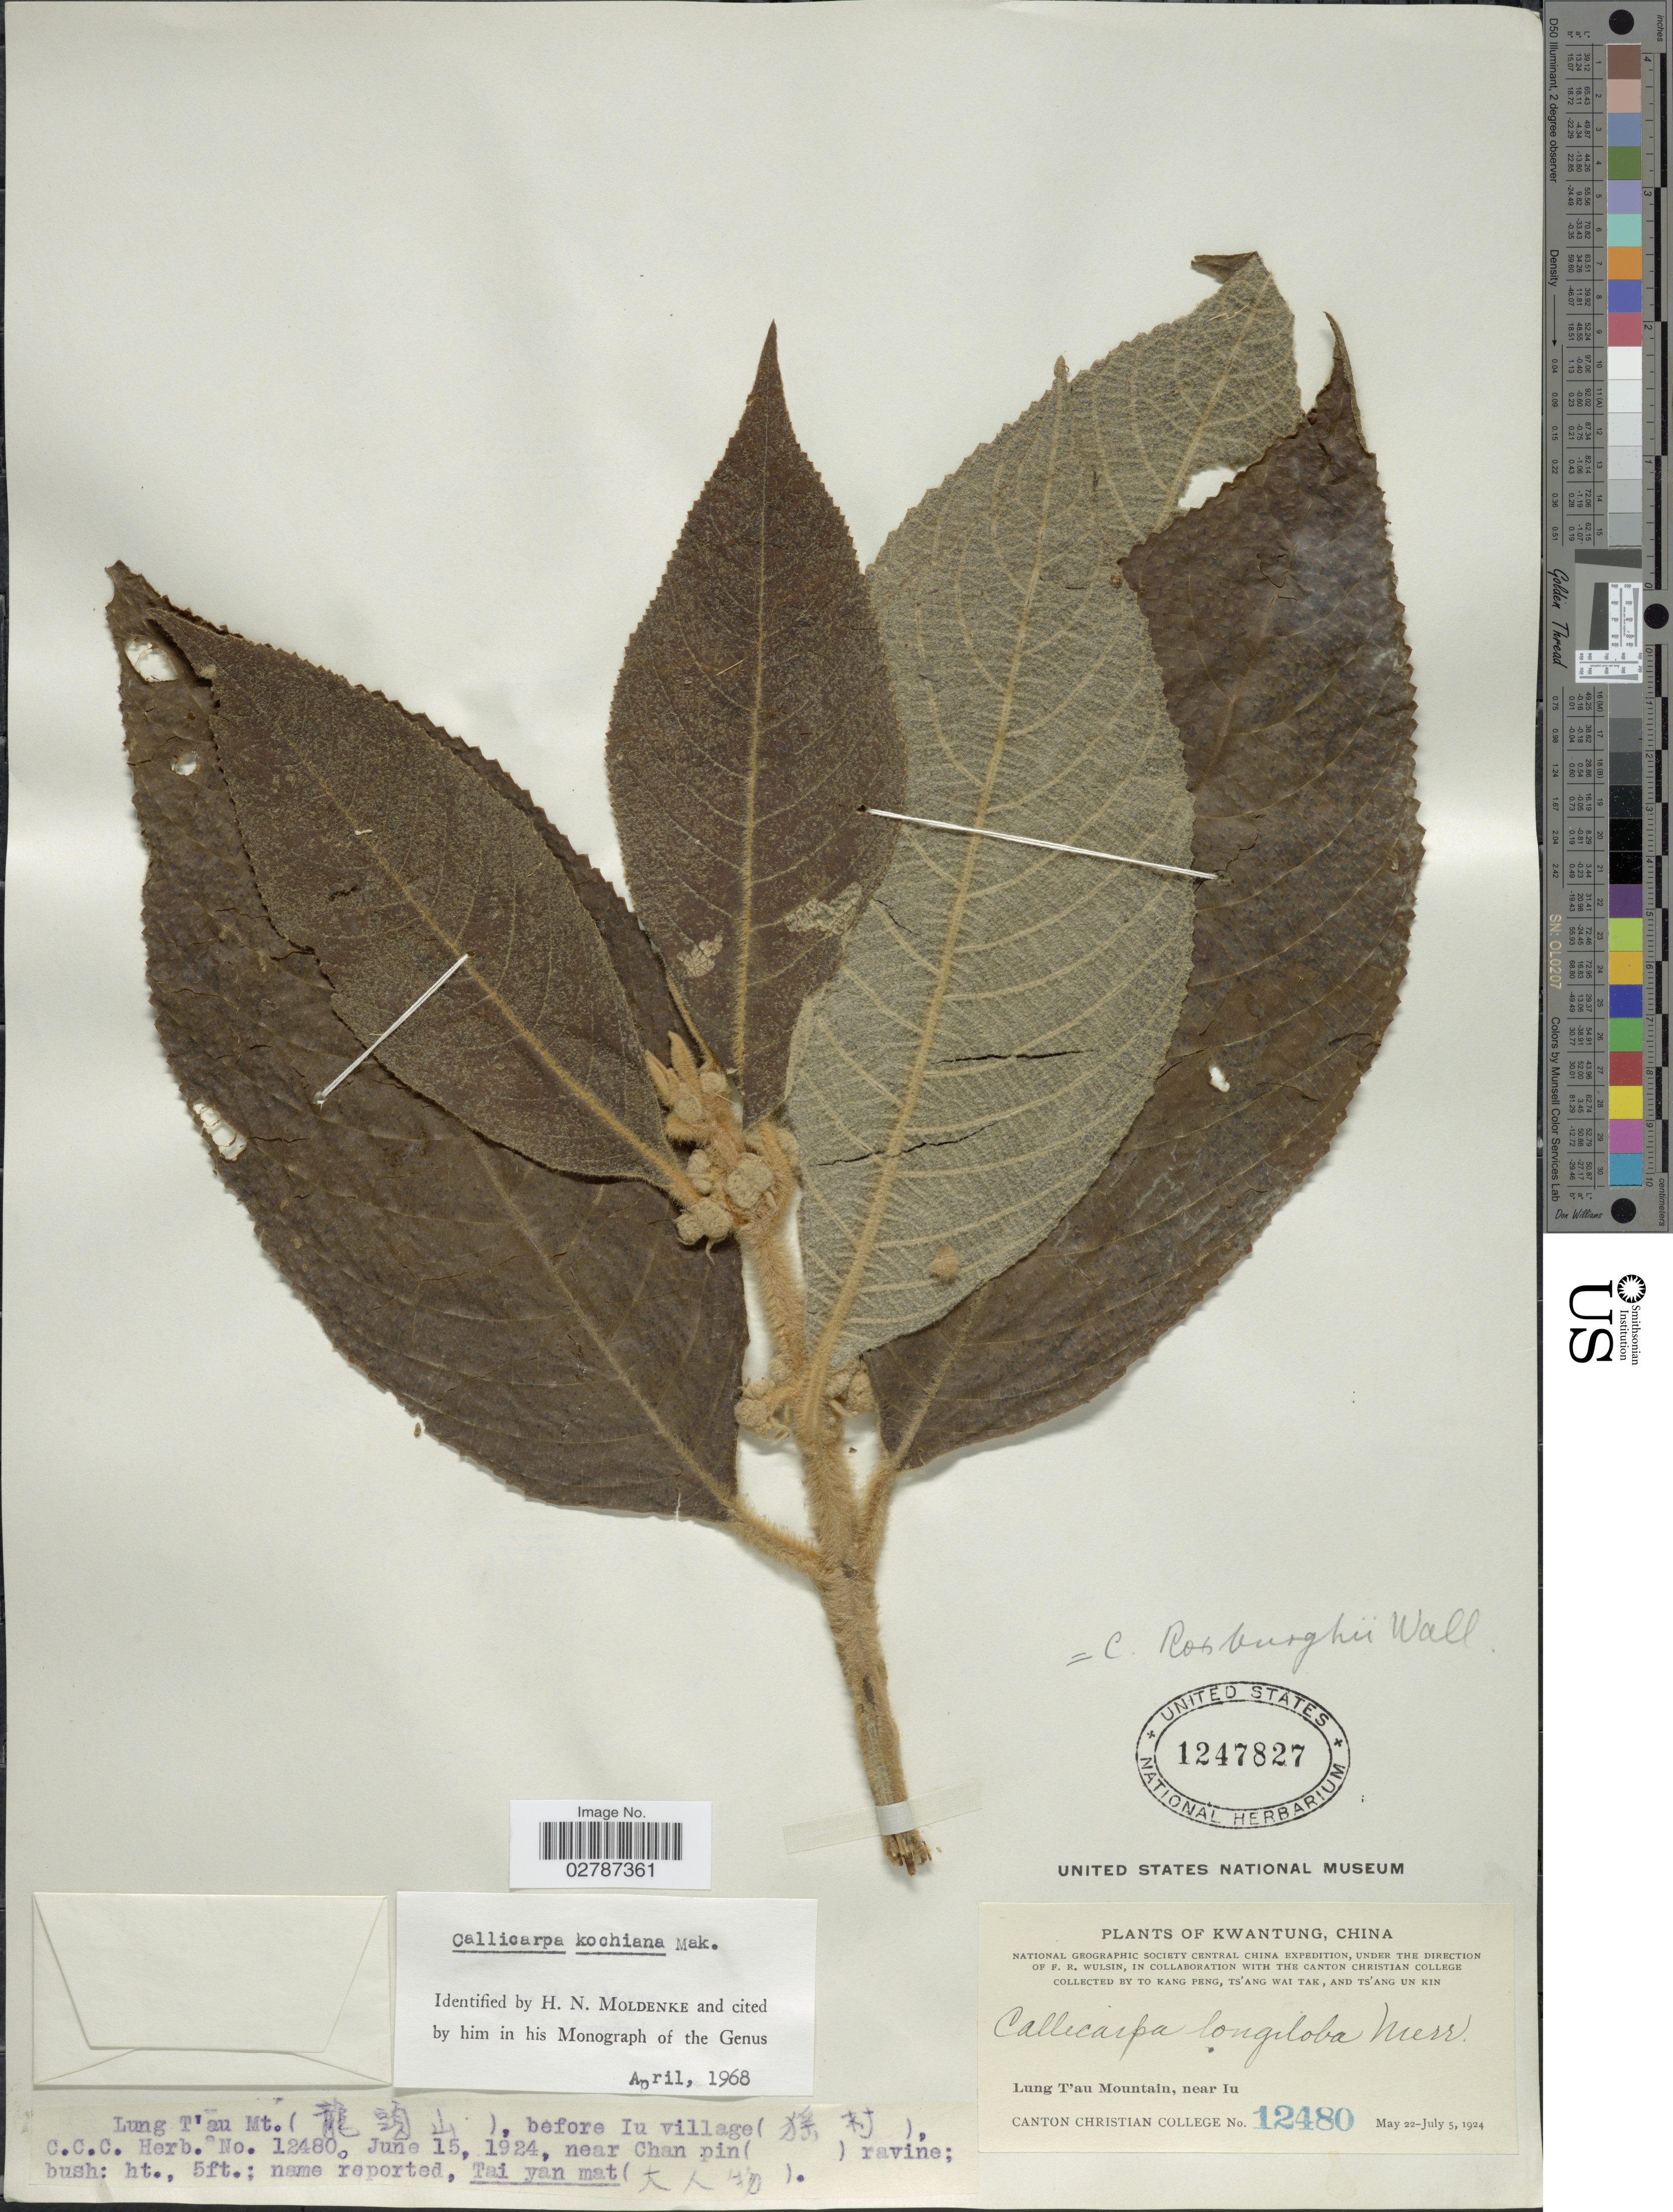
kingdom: Plantae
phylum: Tracheophyta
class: Magnoliopsida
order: Lamiales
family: Lamiaceae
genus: Callicarpa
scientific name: Callicarpa kochiana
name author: Makino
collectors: Canton Christian College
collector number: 12480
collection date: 1924-06-15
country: China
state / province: Guangdong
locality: Kwantung. Lung T'au Mountain. (X), before Iu village. (X).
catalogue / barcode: US 1247827